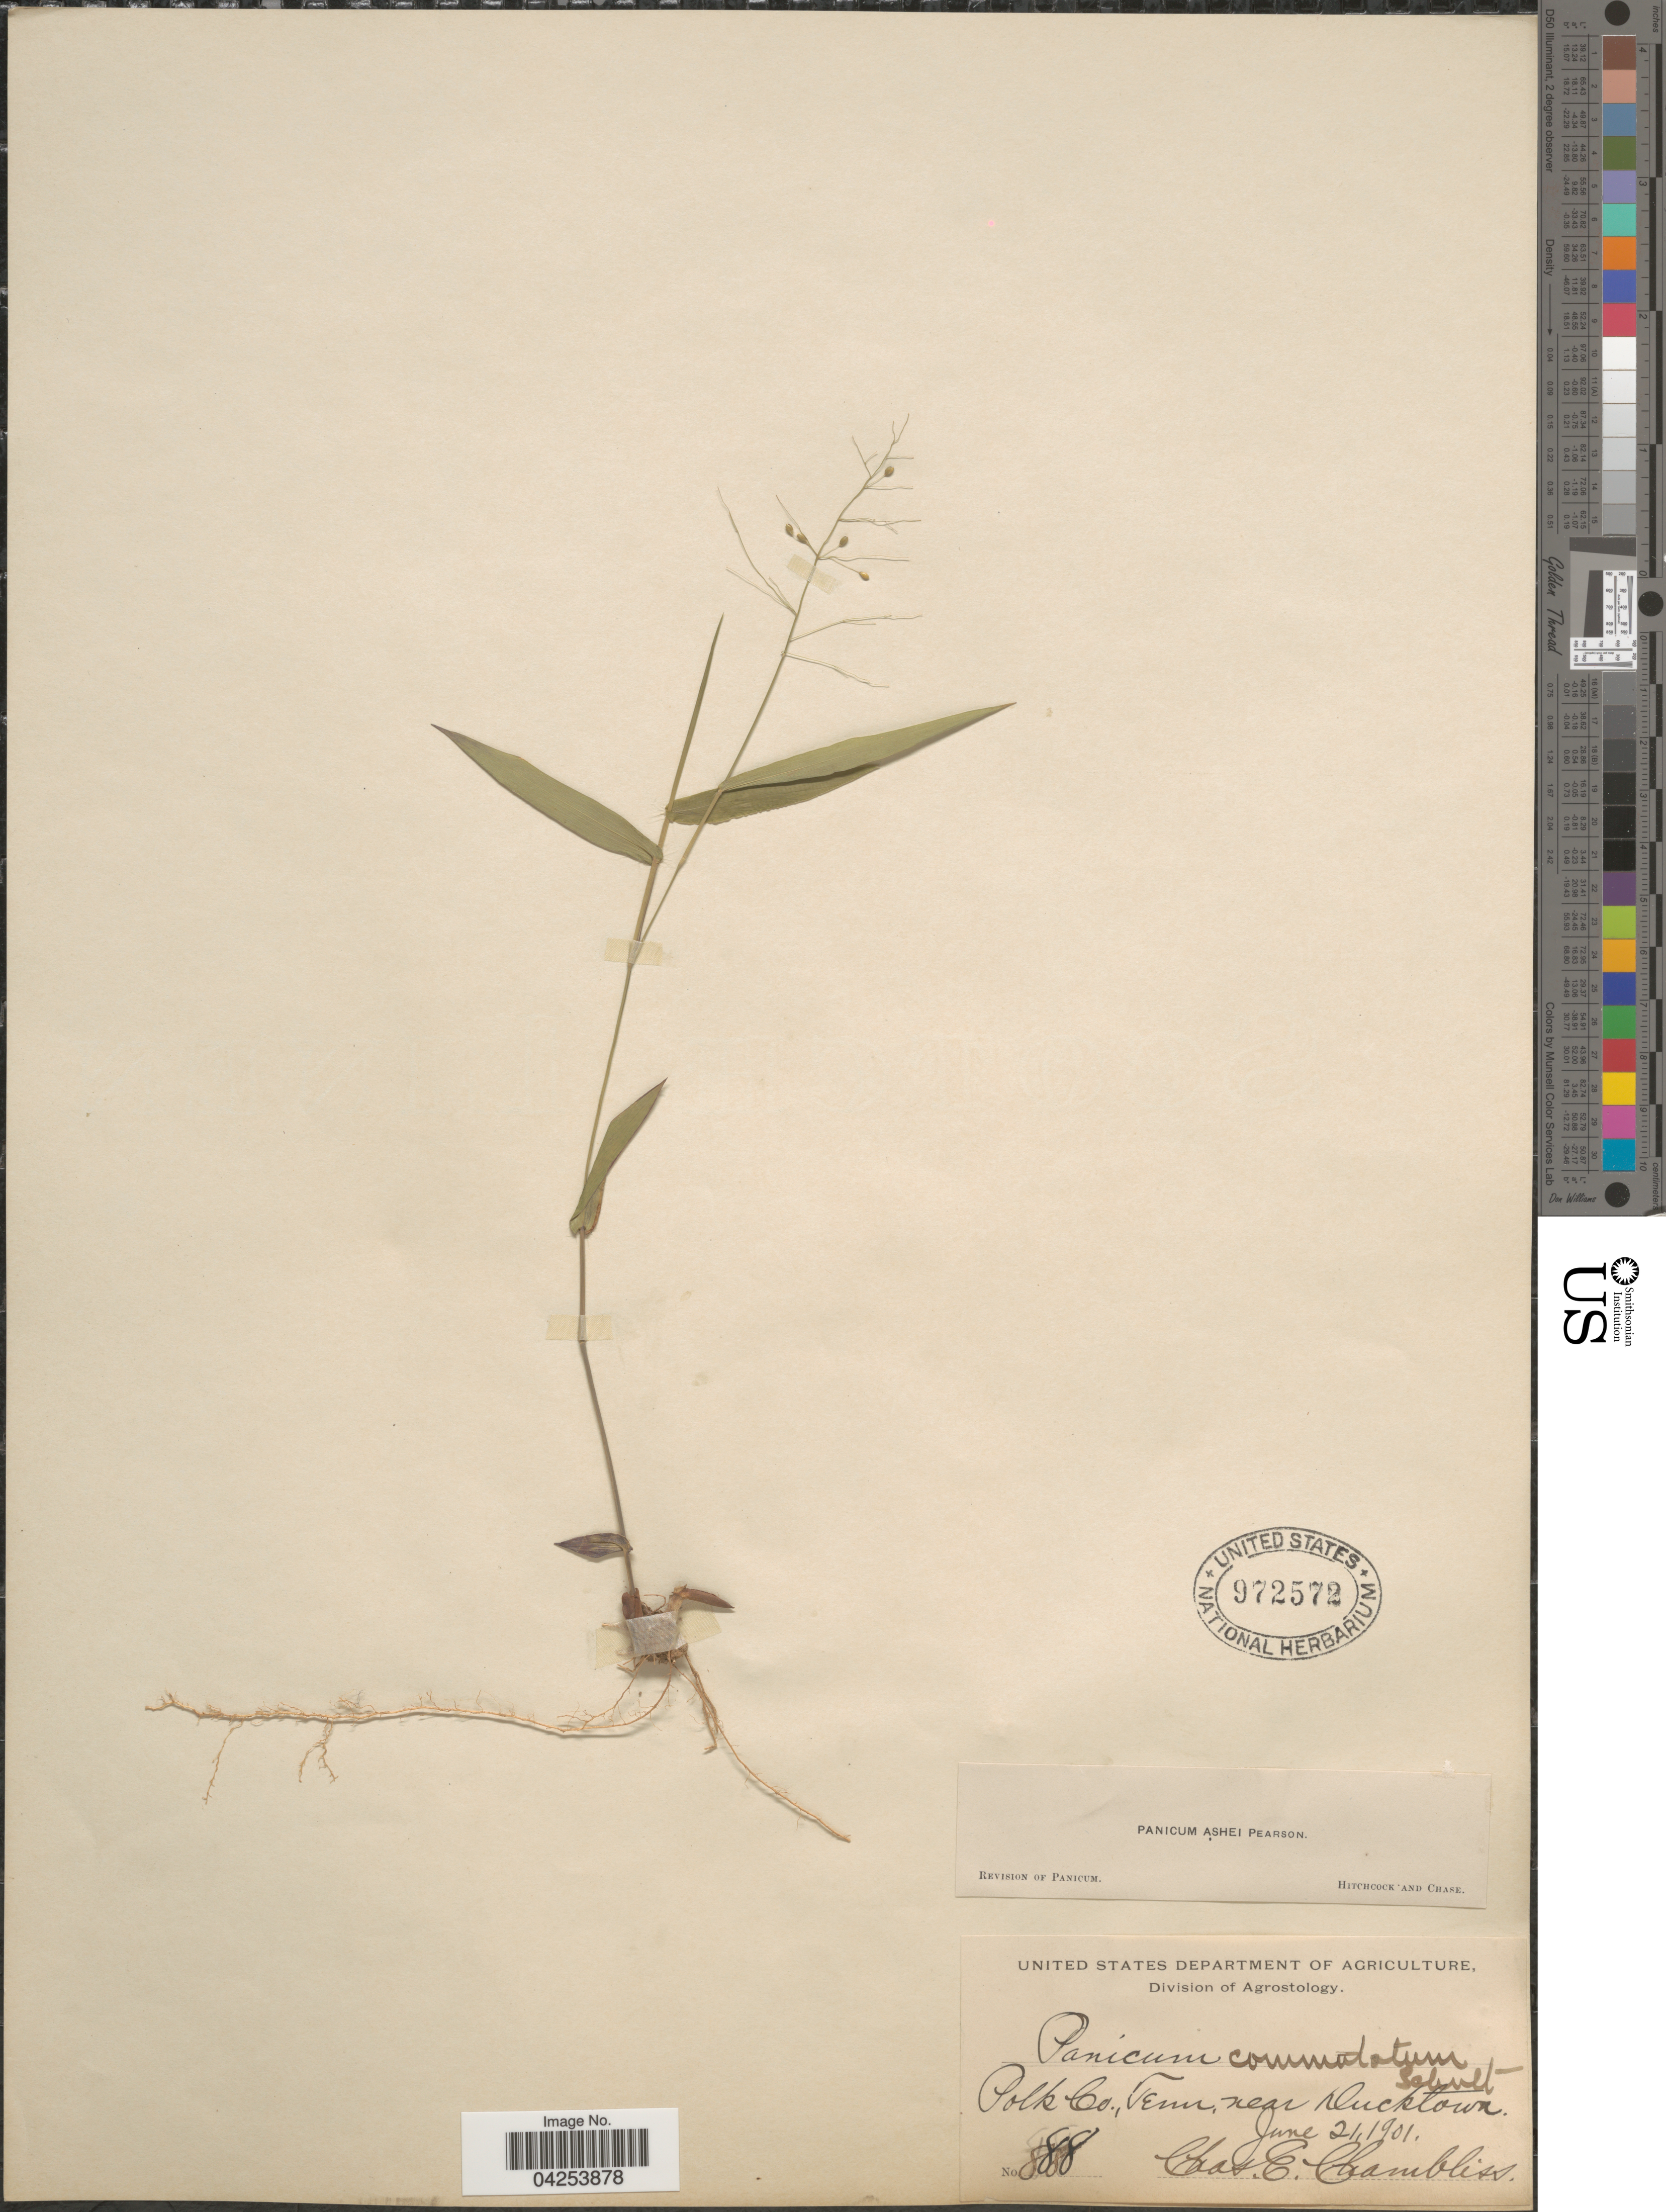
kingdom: Plantae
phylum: Tracheophyta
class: Liliopsida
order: Poales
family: Poaceae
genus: Dichanthelium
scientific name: Dichanthelium commutatum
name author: (Schult.) Gould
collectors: C. Chambliss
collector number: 88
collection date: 1901-06-21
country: United States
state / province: Tennessee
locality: Polk Co., near Ducktown.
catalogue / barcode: US 972572